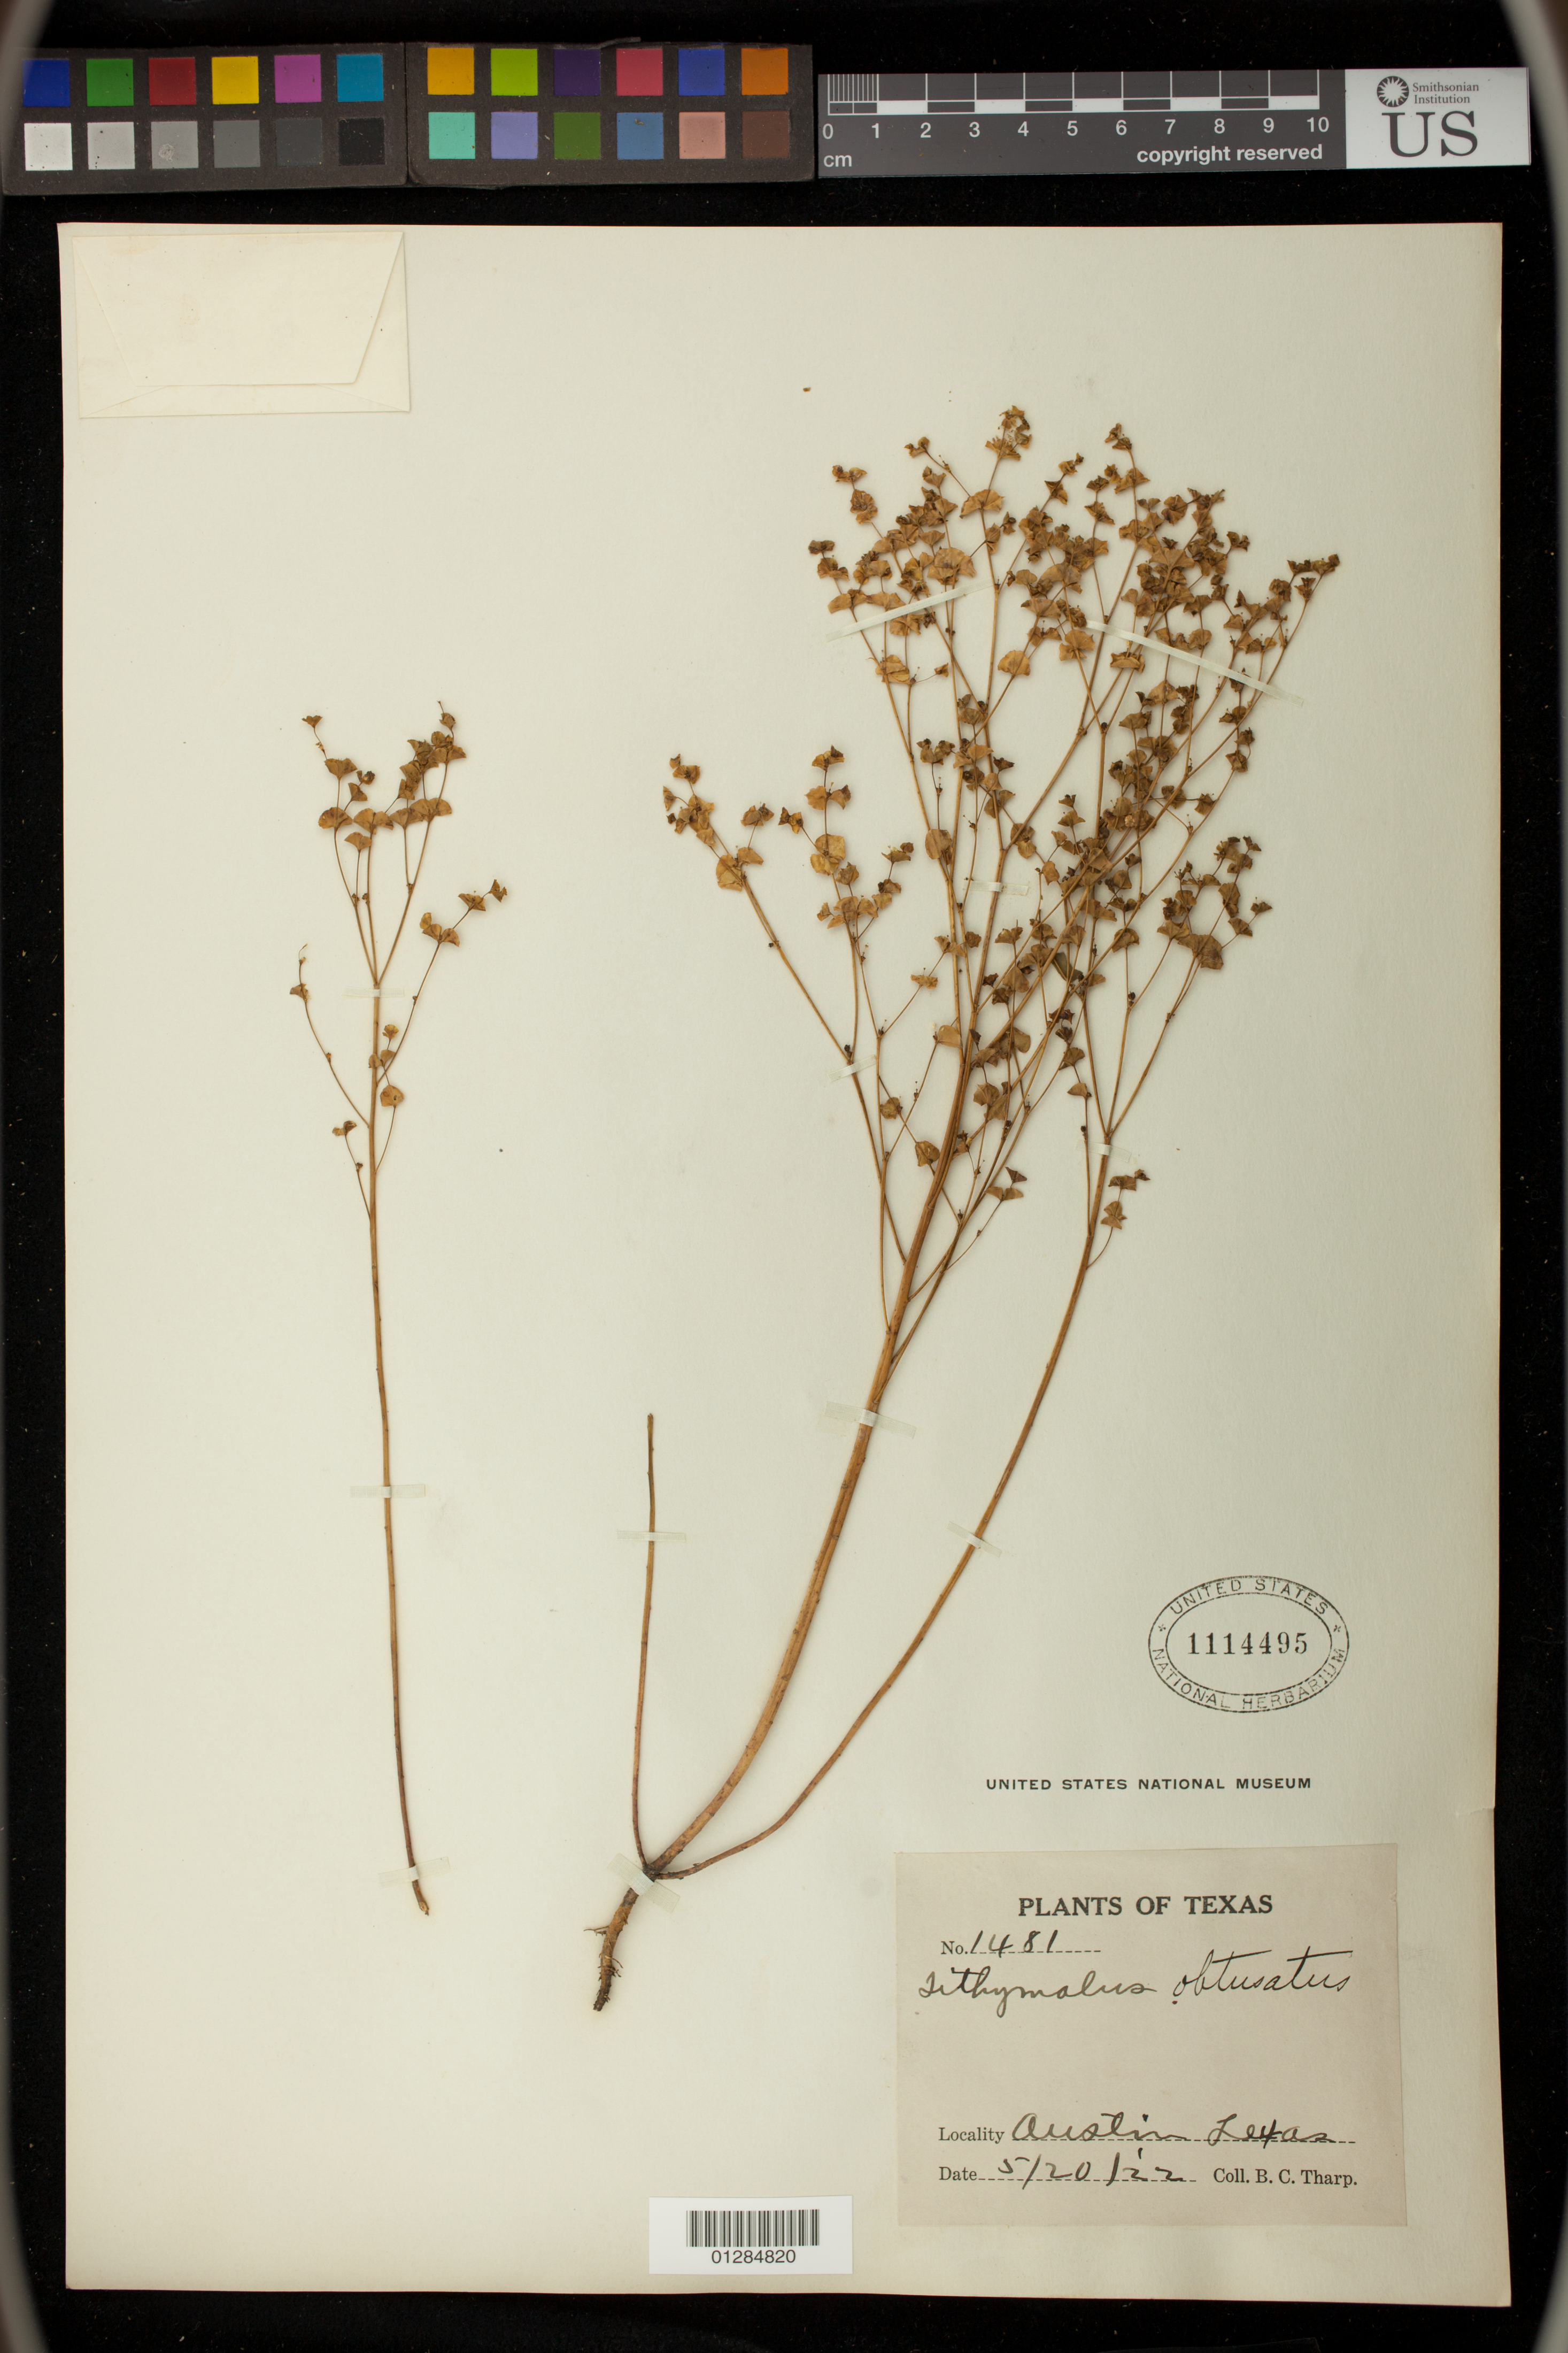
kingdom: Plantae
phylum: Tracheophyta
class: Magnoliopsida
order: Malpighiales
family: Euphorbiaceae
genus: Euphorbia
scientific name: Euphorbia spathulata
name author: Lam.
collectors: B. Tharp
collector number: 1481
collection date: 1922-05-20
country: United States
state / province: Texas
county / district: Travis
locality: Austin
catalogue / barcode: US 1114495